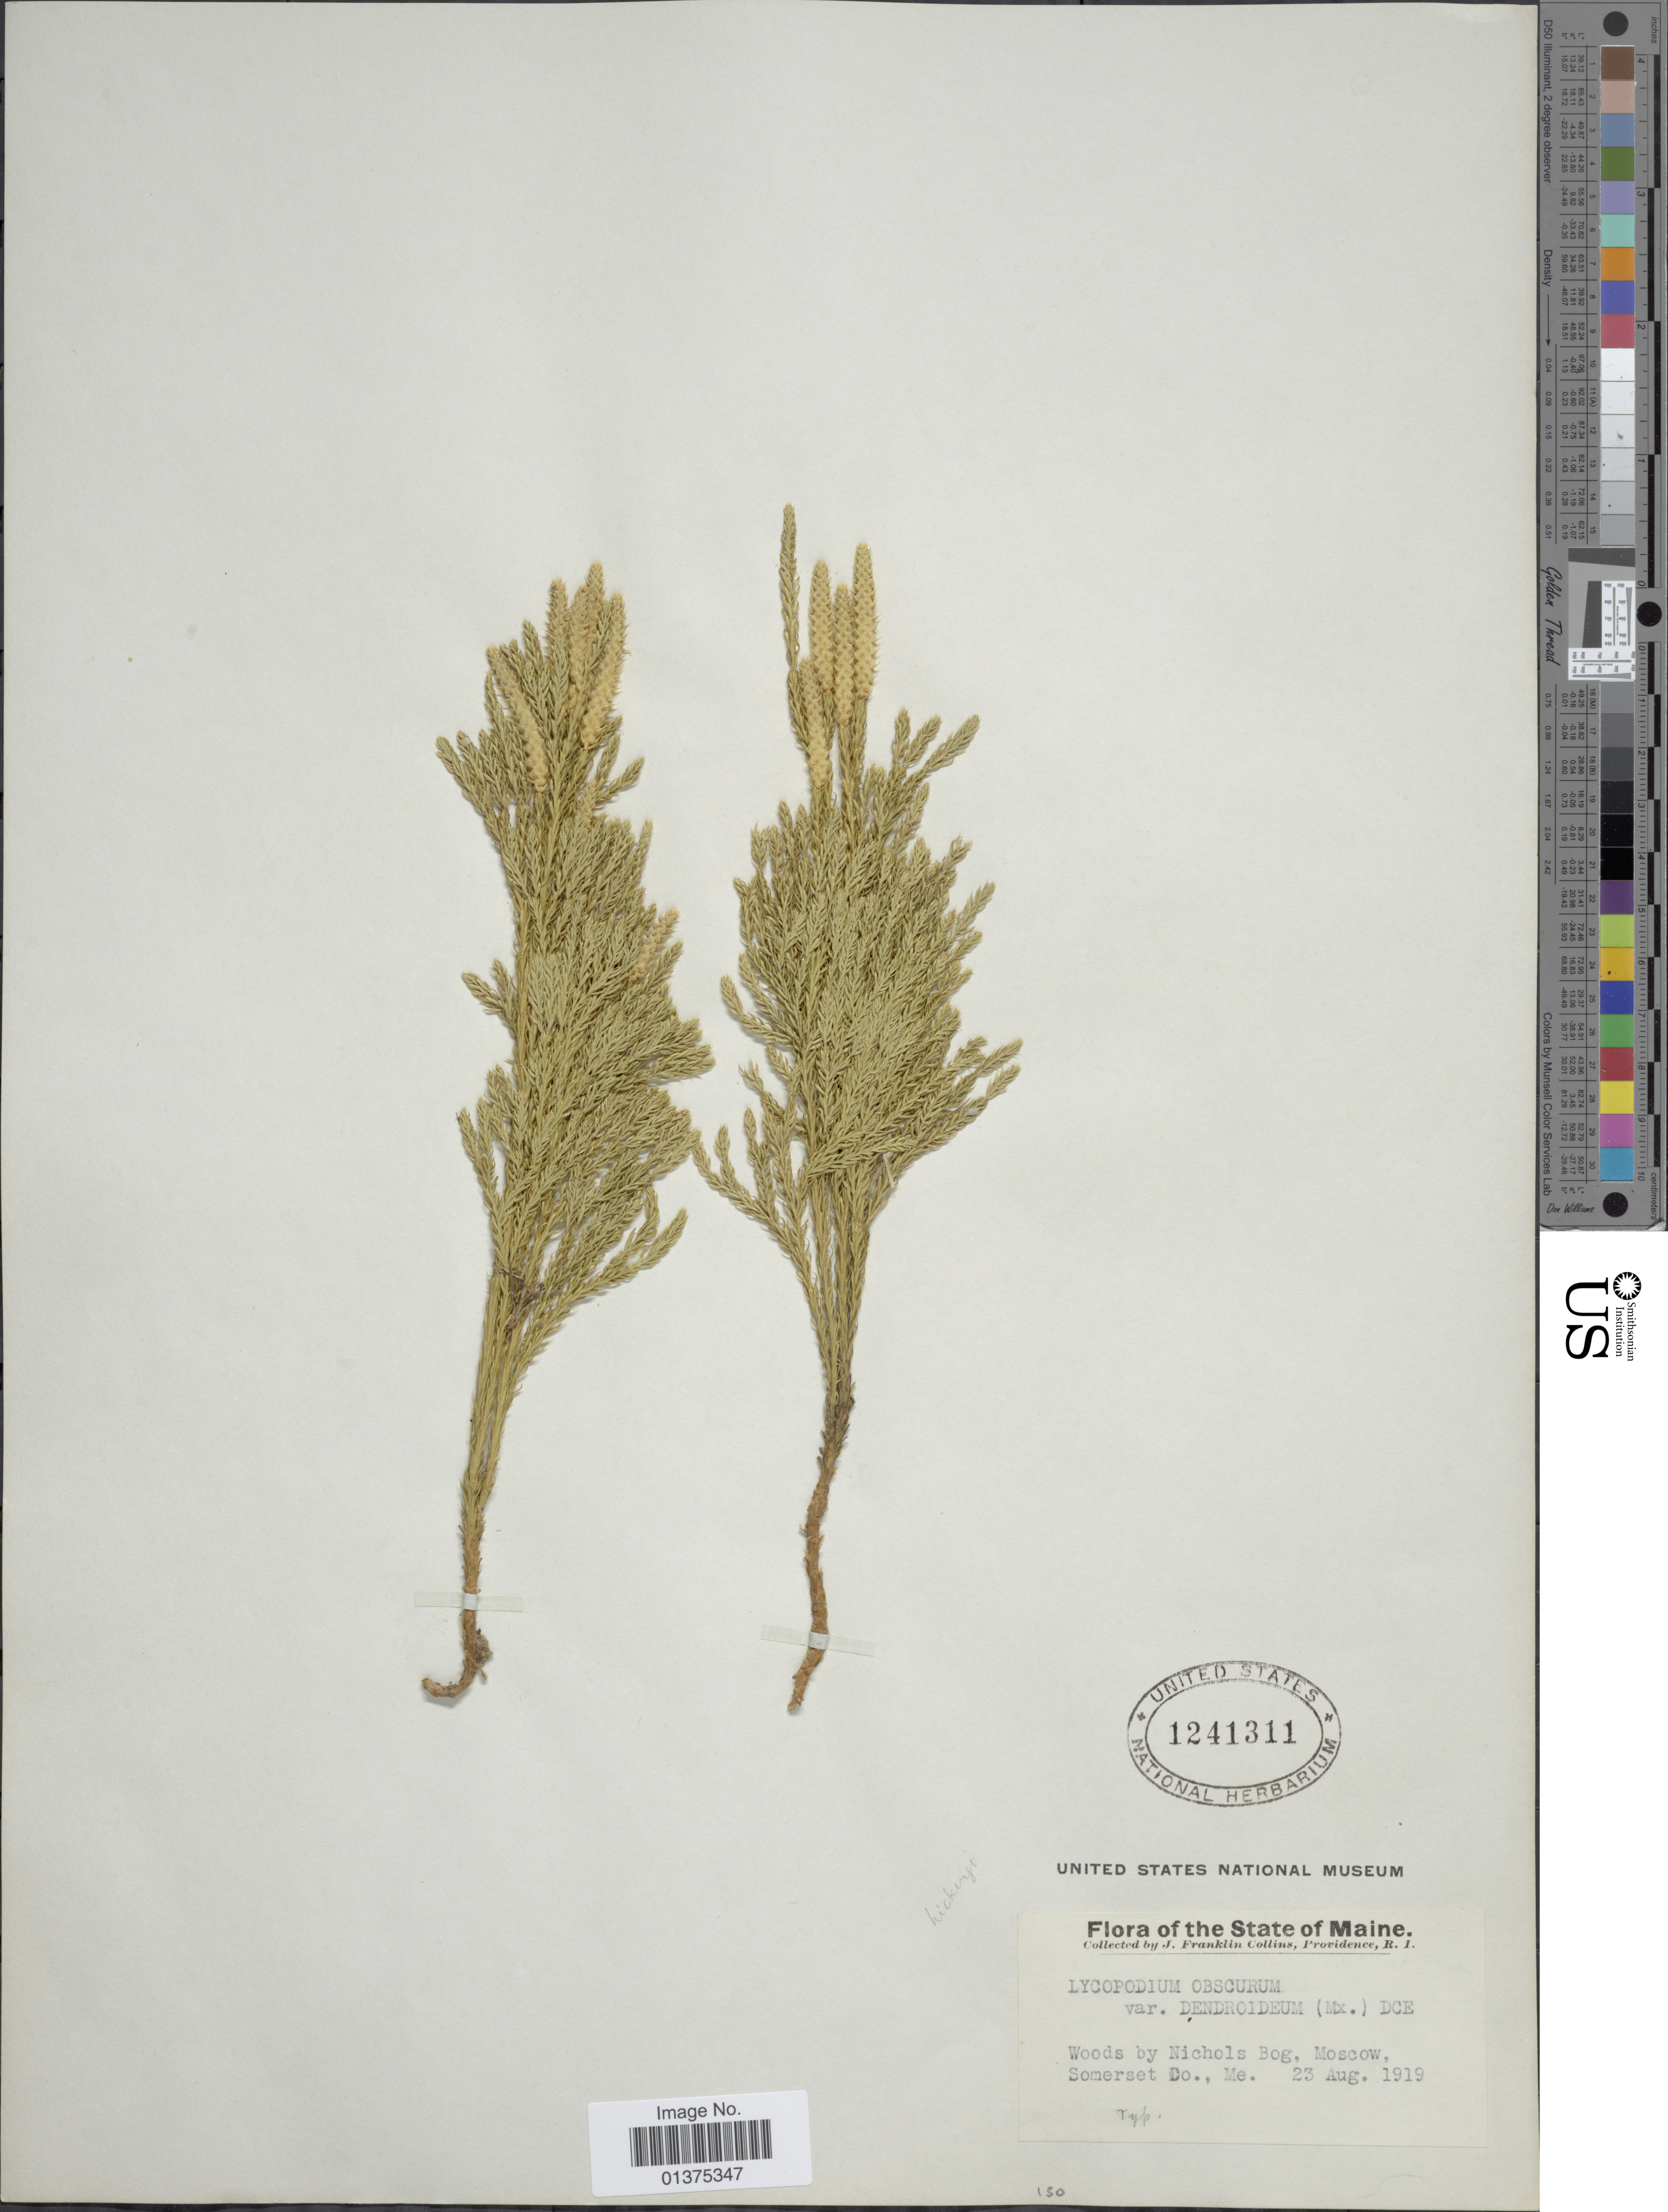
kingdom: Plantae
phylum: Tracheophyta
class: Lycopodiopsida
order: Lycopodiales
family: Lycopodiaceae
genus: Dendrolycopodium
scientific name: Dendrolycopodium hickeyi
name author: (W.H. Wagner et al.) A. Haines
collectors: J. Collins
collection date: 1919-08-23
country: United States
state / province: Maine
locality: Woods by Nichols Bog, Moscow, Somerset Do., Me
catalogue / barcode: US 1241311